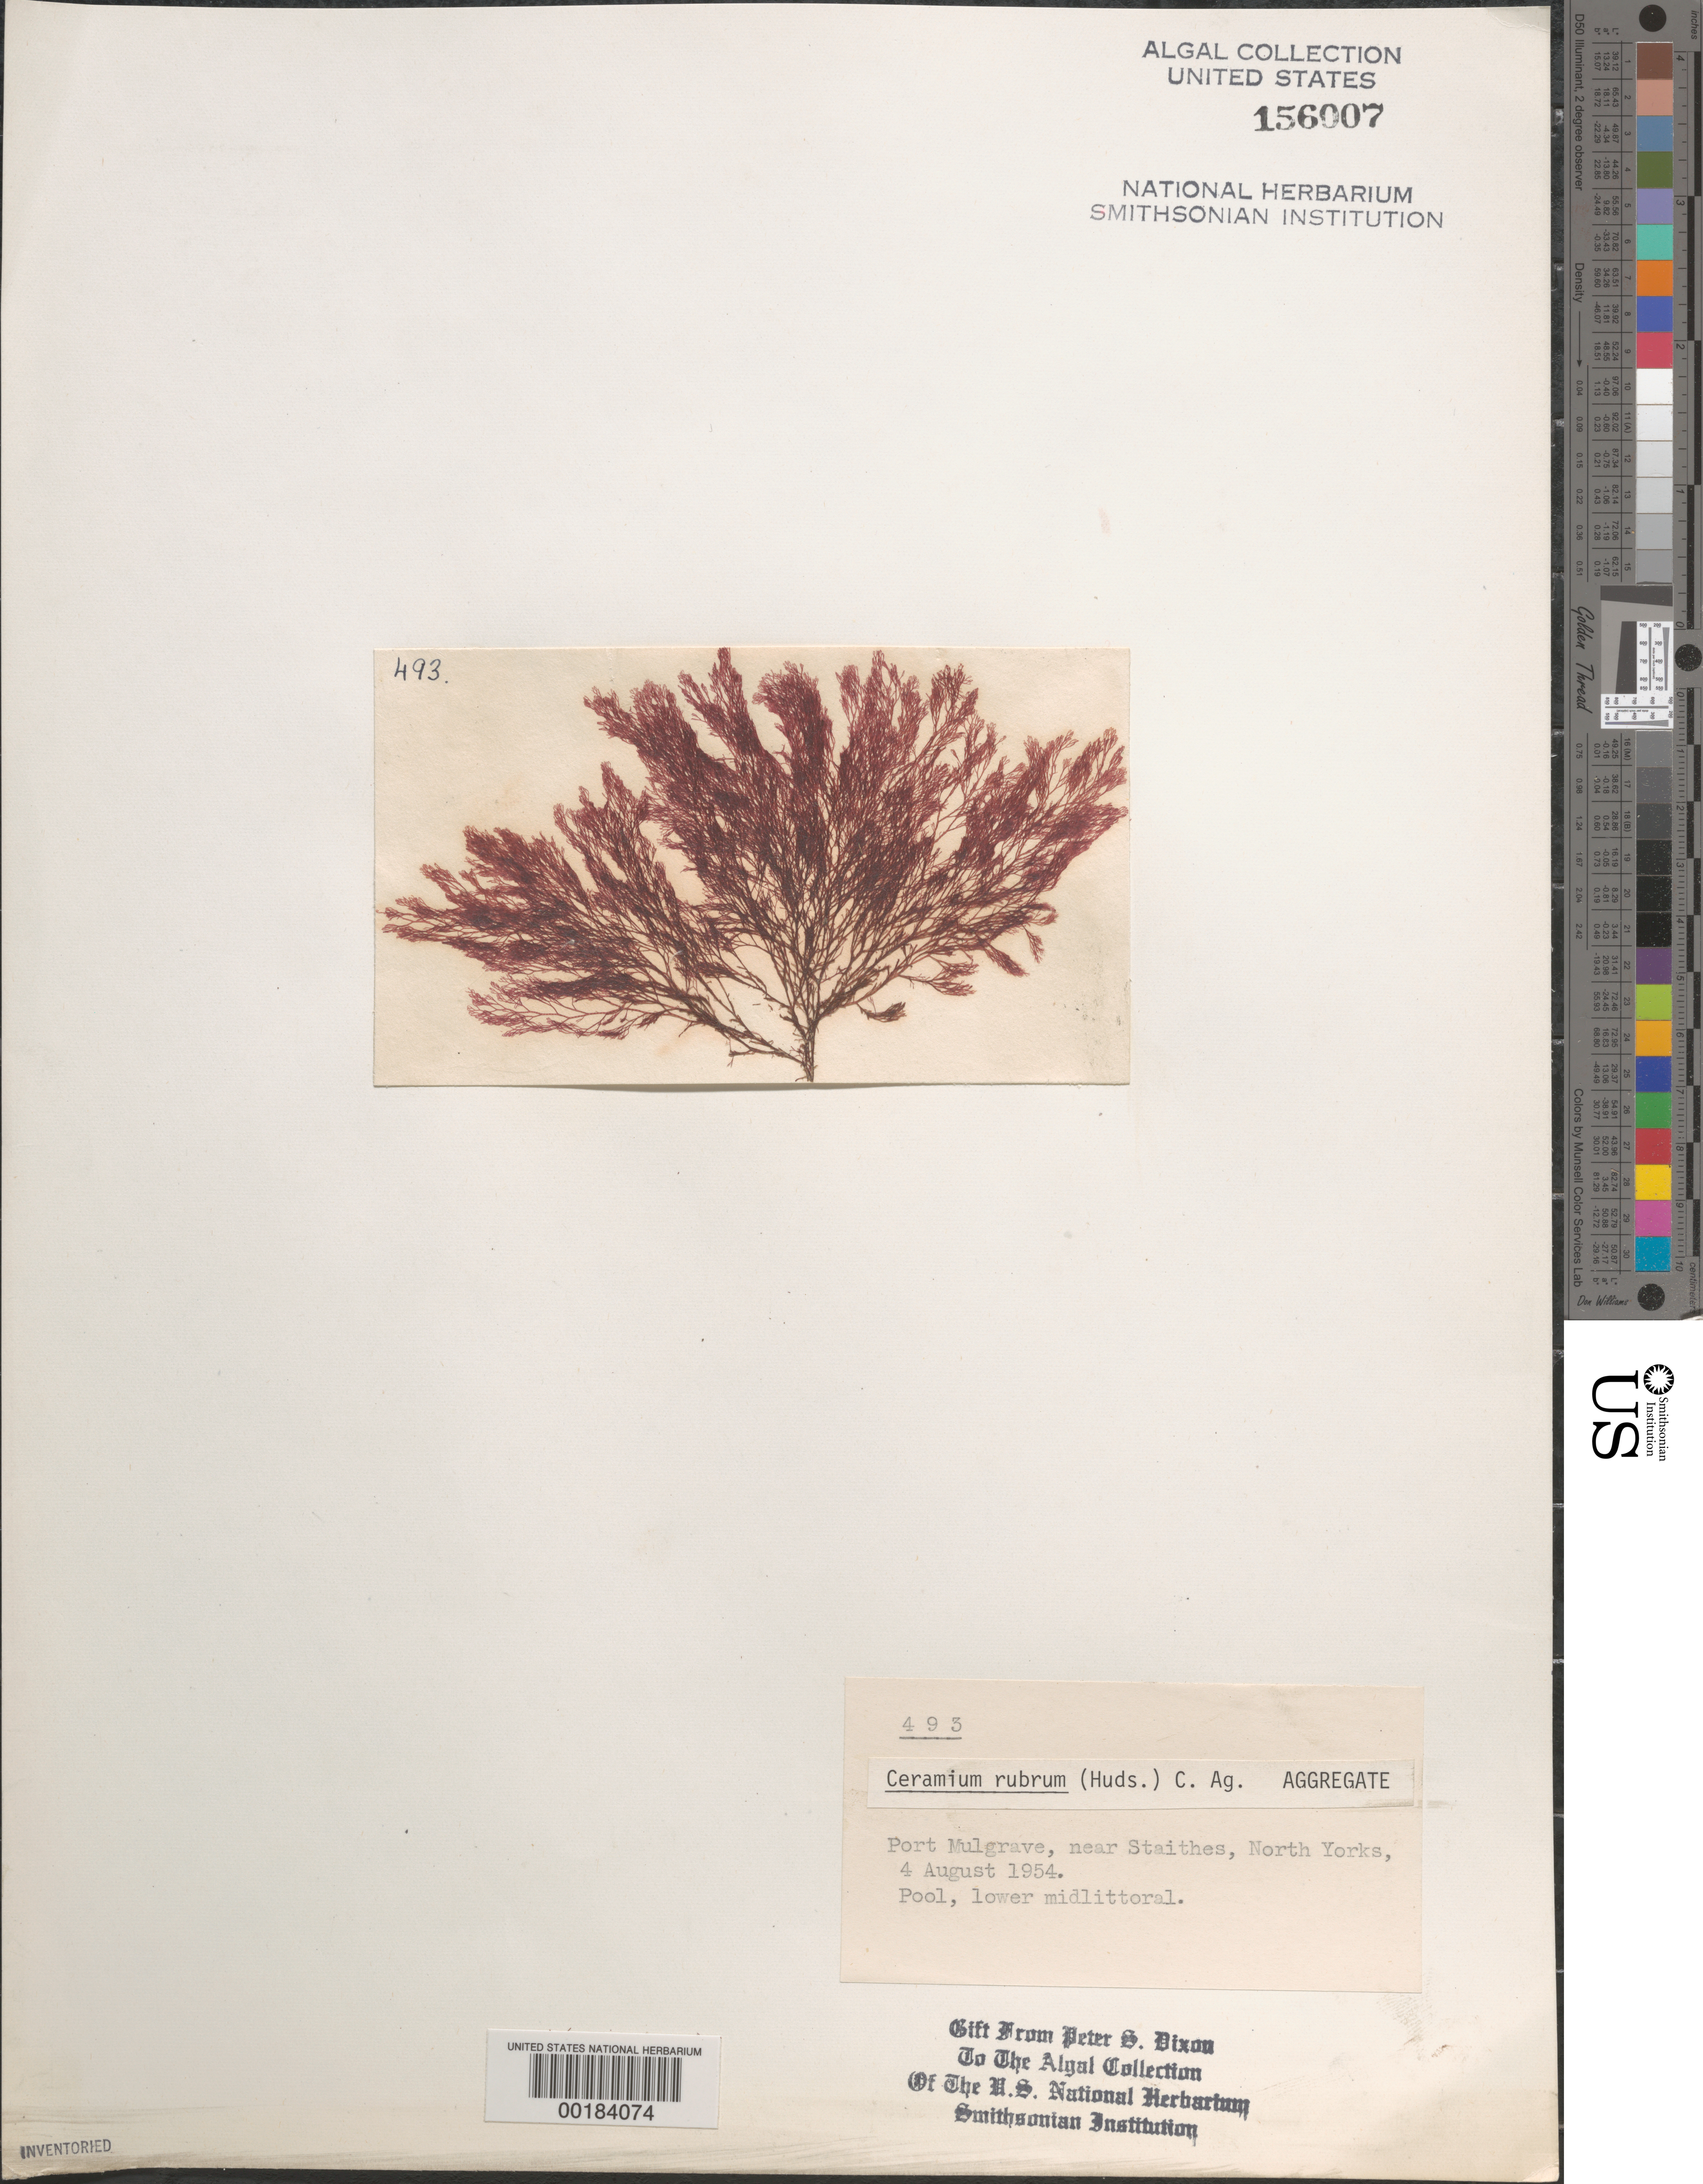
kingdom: Plantae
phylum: Rhodophyta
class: Florideophyceae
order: Ceramiales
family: Ceramiaceae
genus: Ceramium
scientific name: Ceramium rubrum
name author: C. Agardh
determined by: Dixon, P. S.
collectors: P. S. Dixon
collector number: PSD 493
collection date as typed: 04 Aug 1954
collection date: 1954-08-04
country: United Kingdom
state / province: England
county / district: North Yorkshire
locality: Port Mulgrave, near Staithes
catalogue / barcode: US 156007